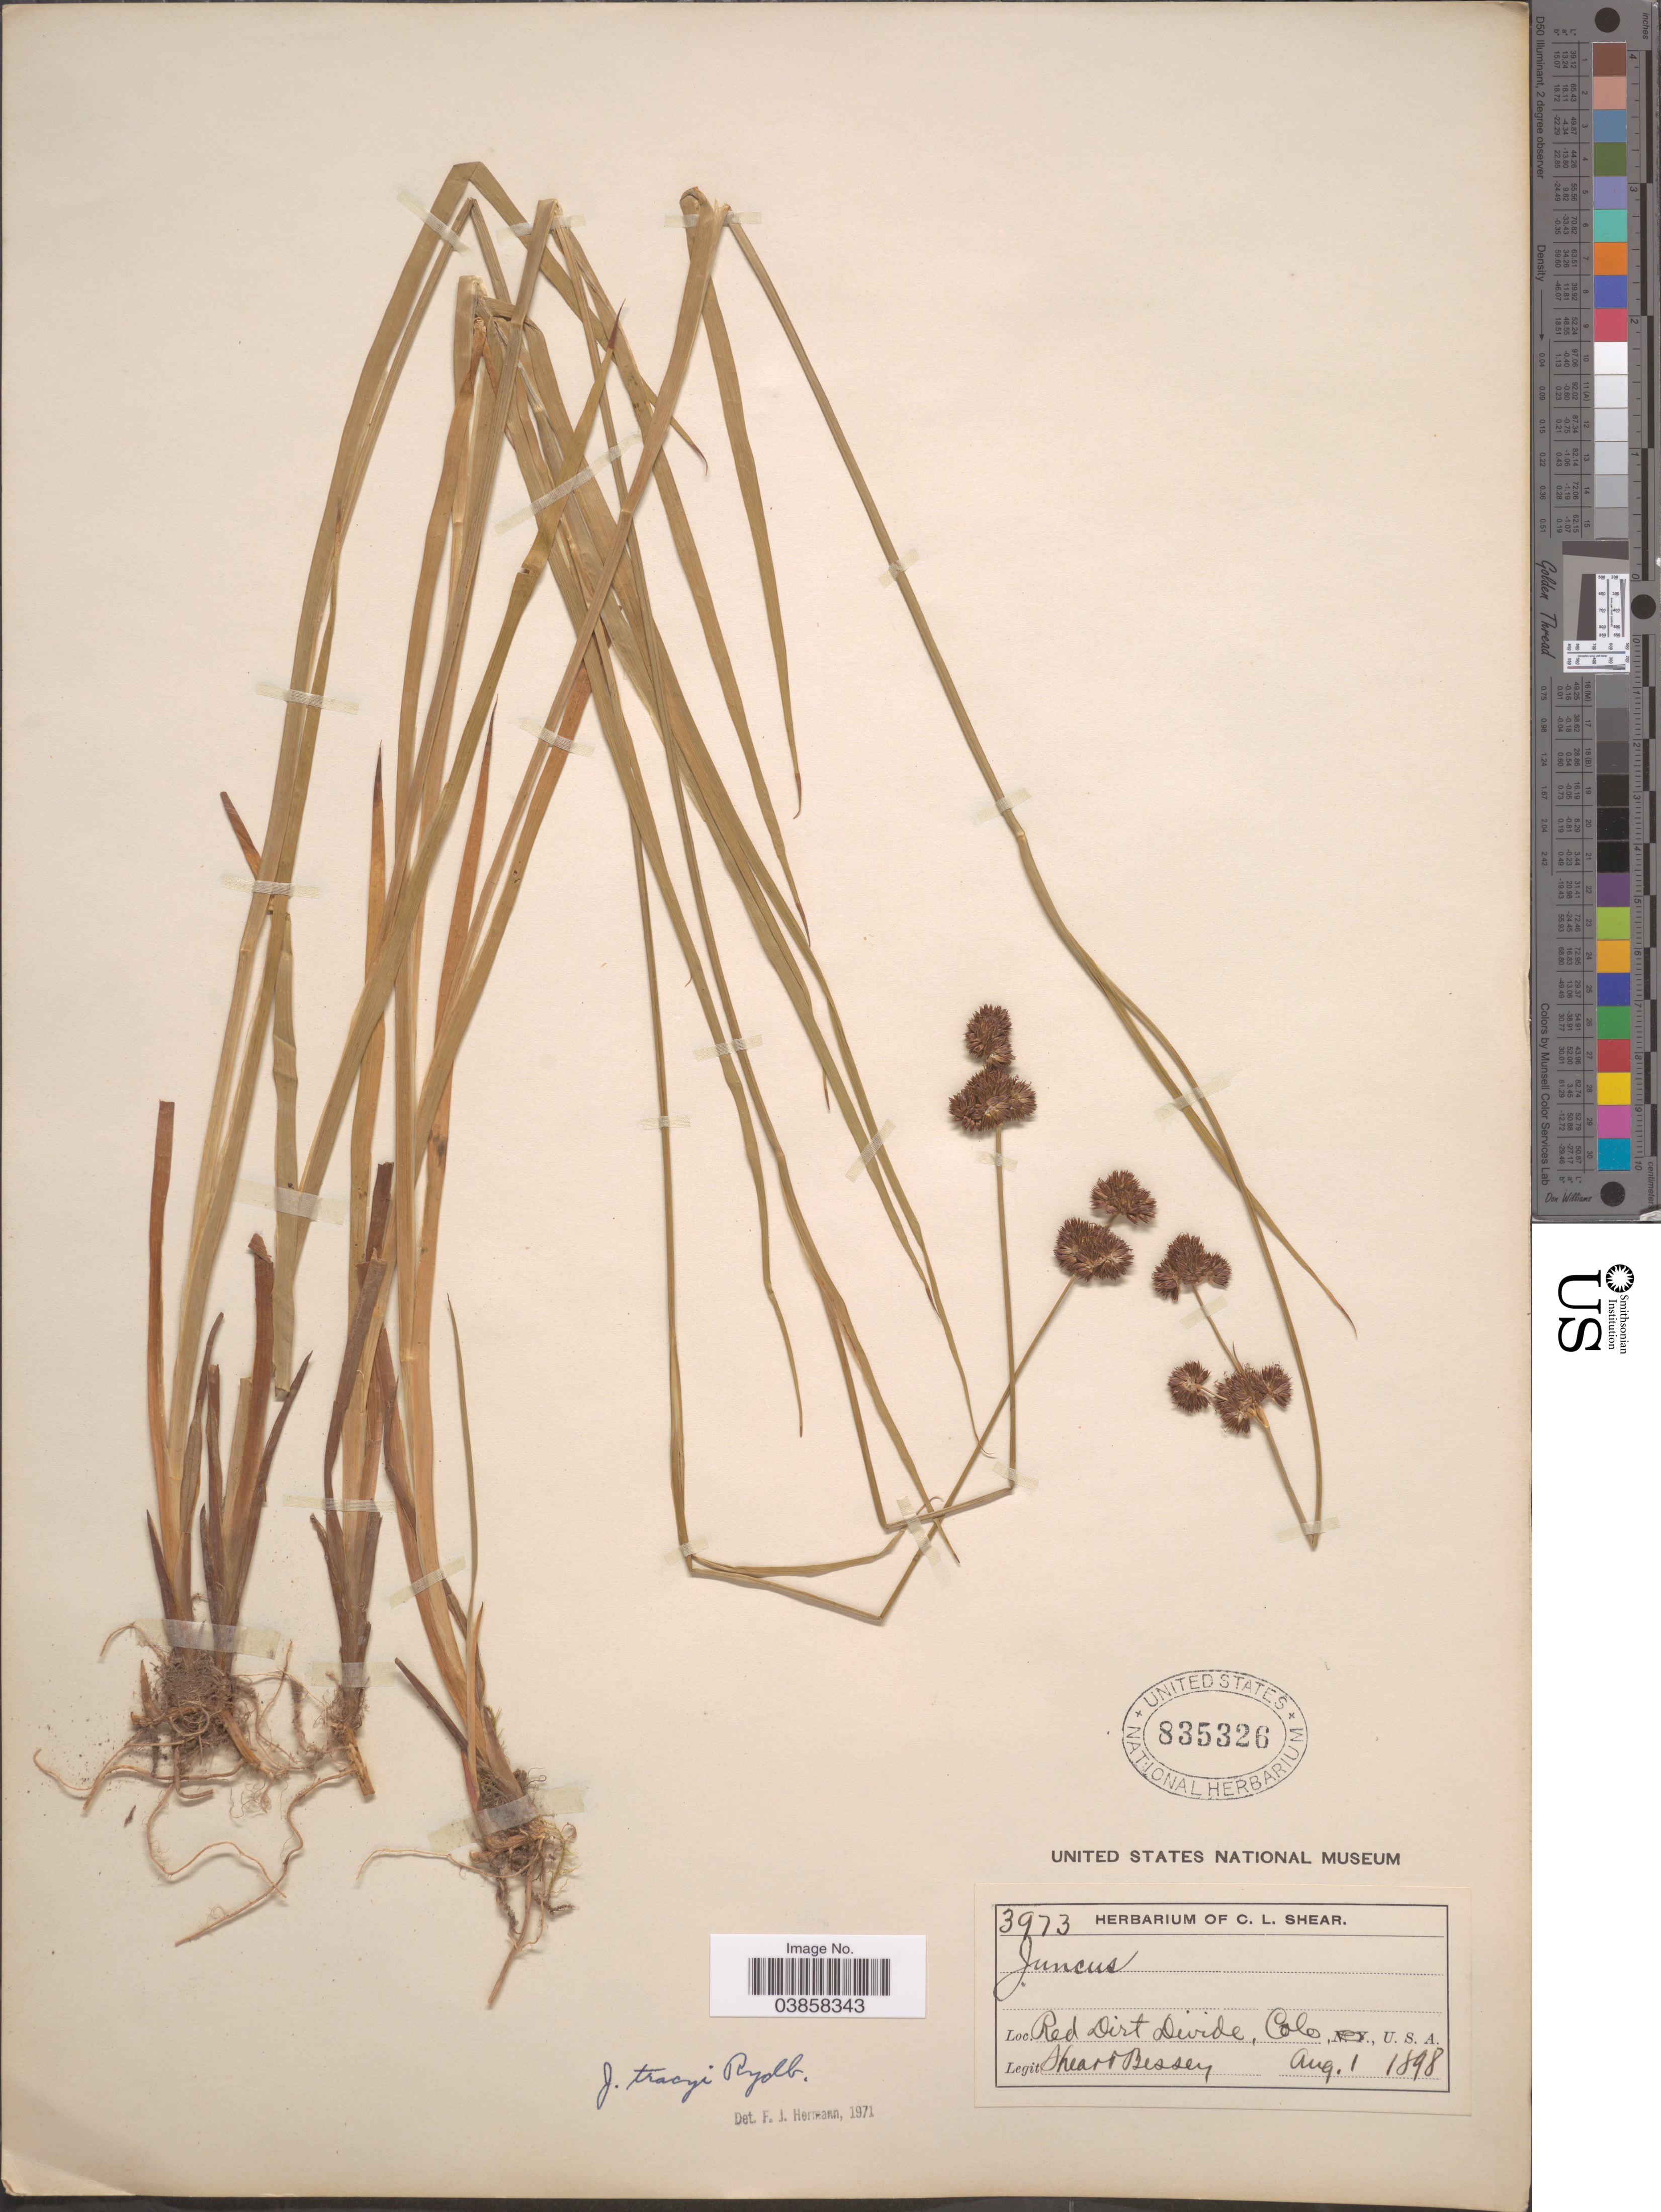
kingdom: Plantae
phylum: Tracheophyta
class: Liliopsida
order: Poales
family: Juncaceae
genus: Juncus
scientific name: Juncus tracyi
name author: Rydb.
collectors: C. L. Shear & -. Bessey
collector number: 3973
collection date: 1898-08-01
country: United States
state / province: Colorado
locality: Red Dirt Divide.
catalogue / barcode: US 835326